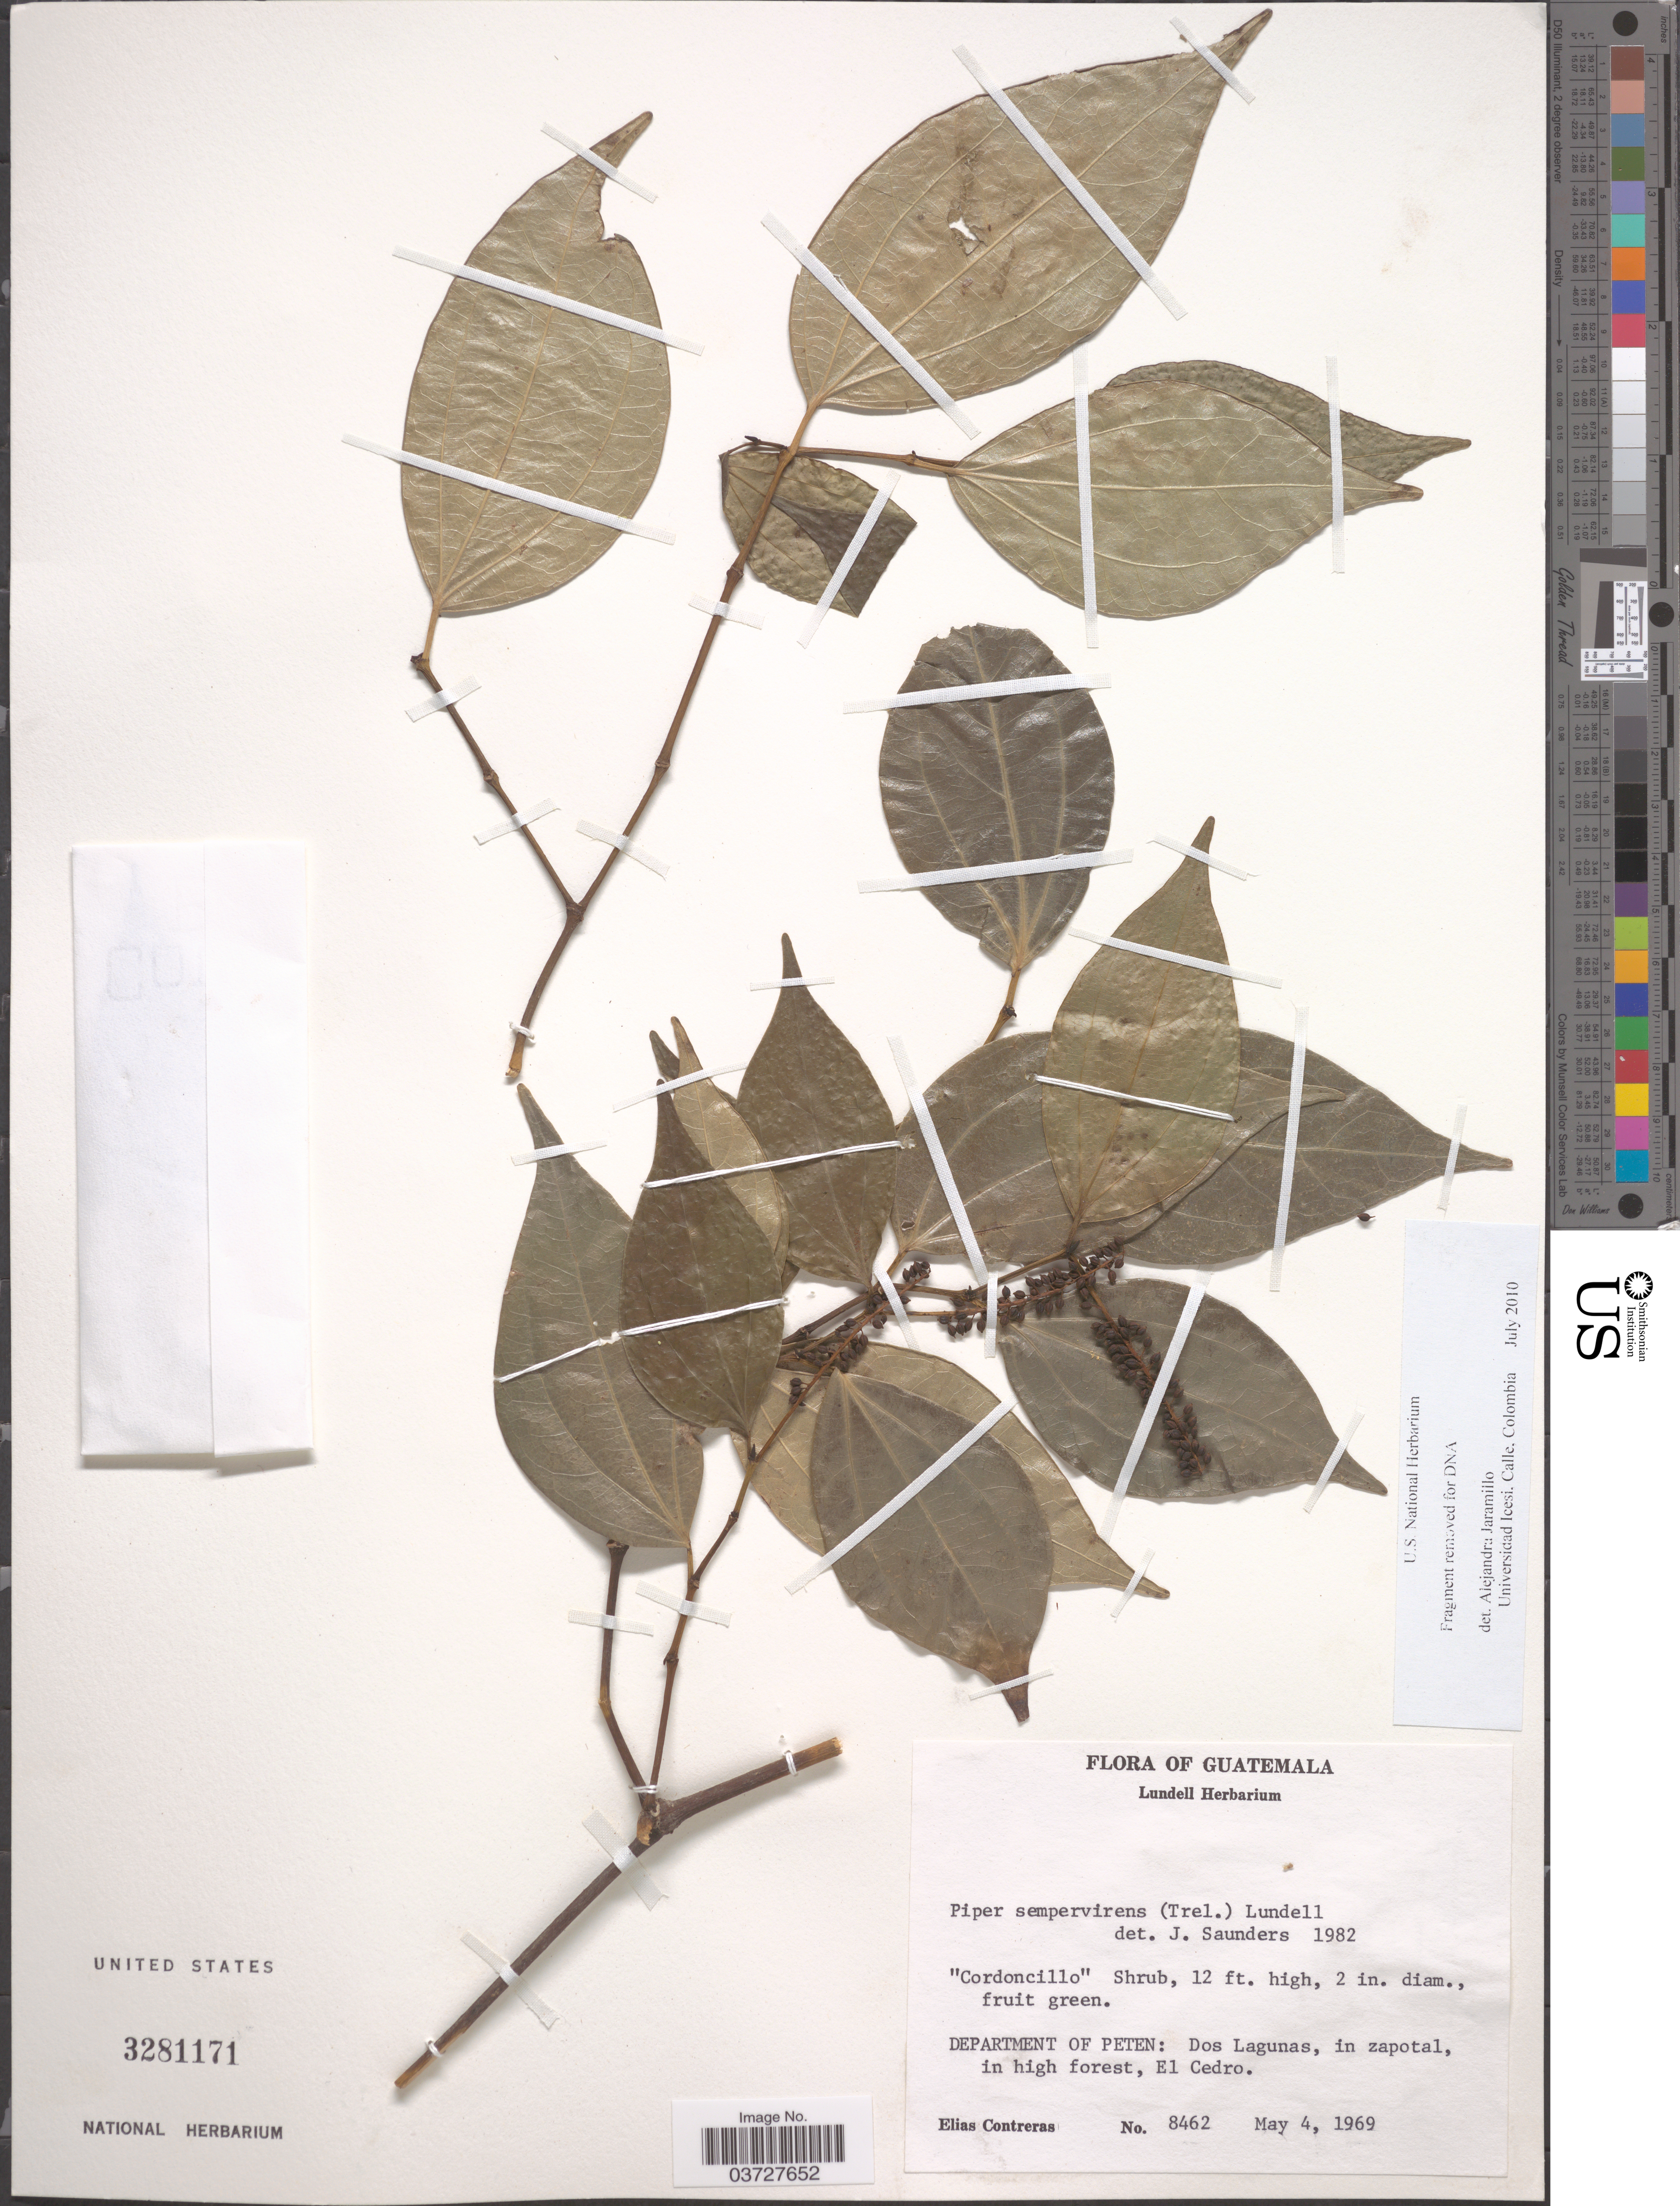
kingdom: Plantae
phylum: Tracheophyta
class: Magnoliopsida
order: Piperales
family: Piperaceae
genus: Piper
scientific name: Piper neesianum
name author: C. DC.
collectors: E. Contreras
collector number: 8462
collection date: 1969-05-04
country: Guatemala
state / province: El Peten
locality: Department of Peten: Dos Lagunas, in zapotal, in high forest, El Cedro.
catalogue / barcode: US 3281171